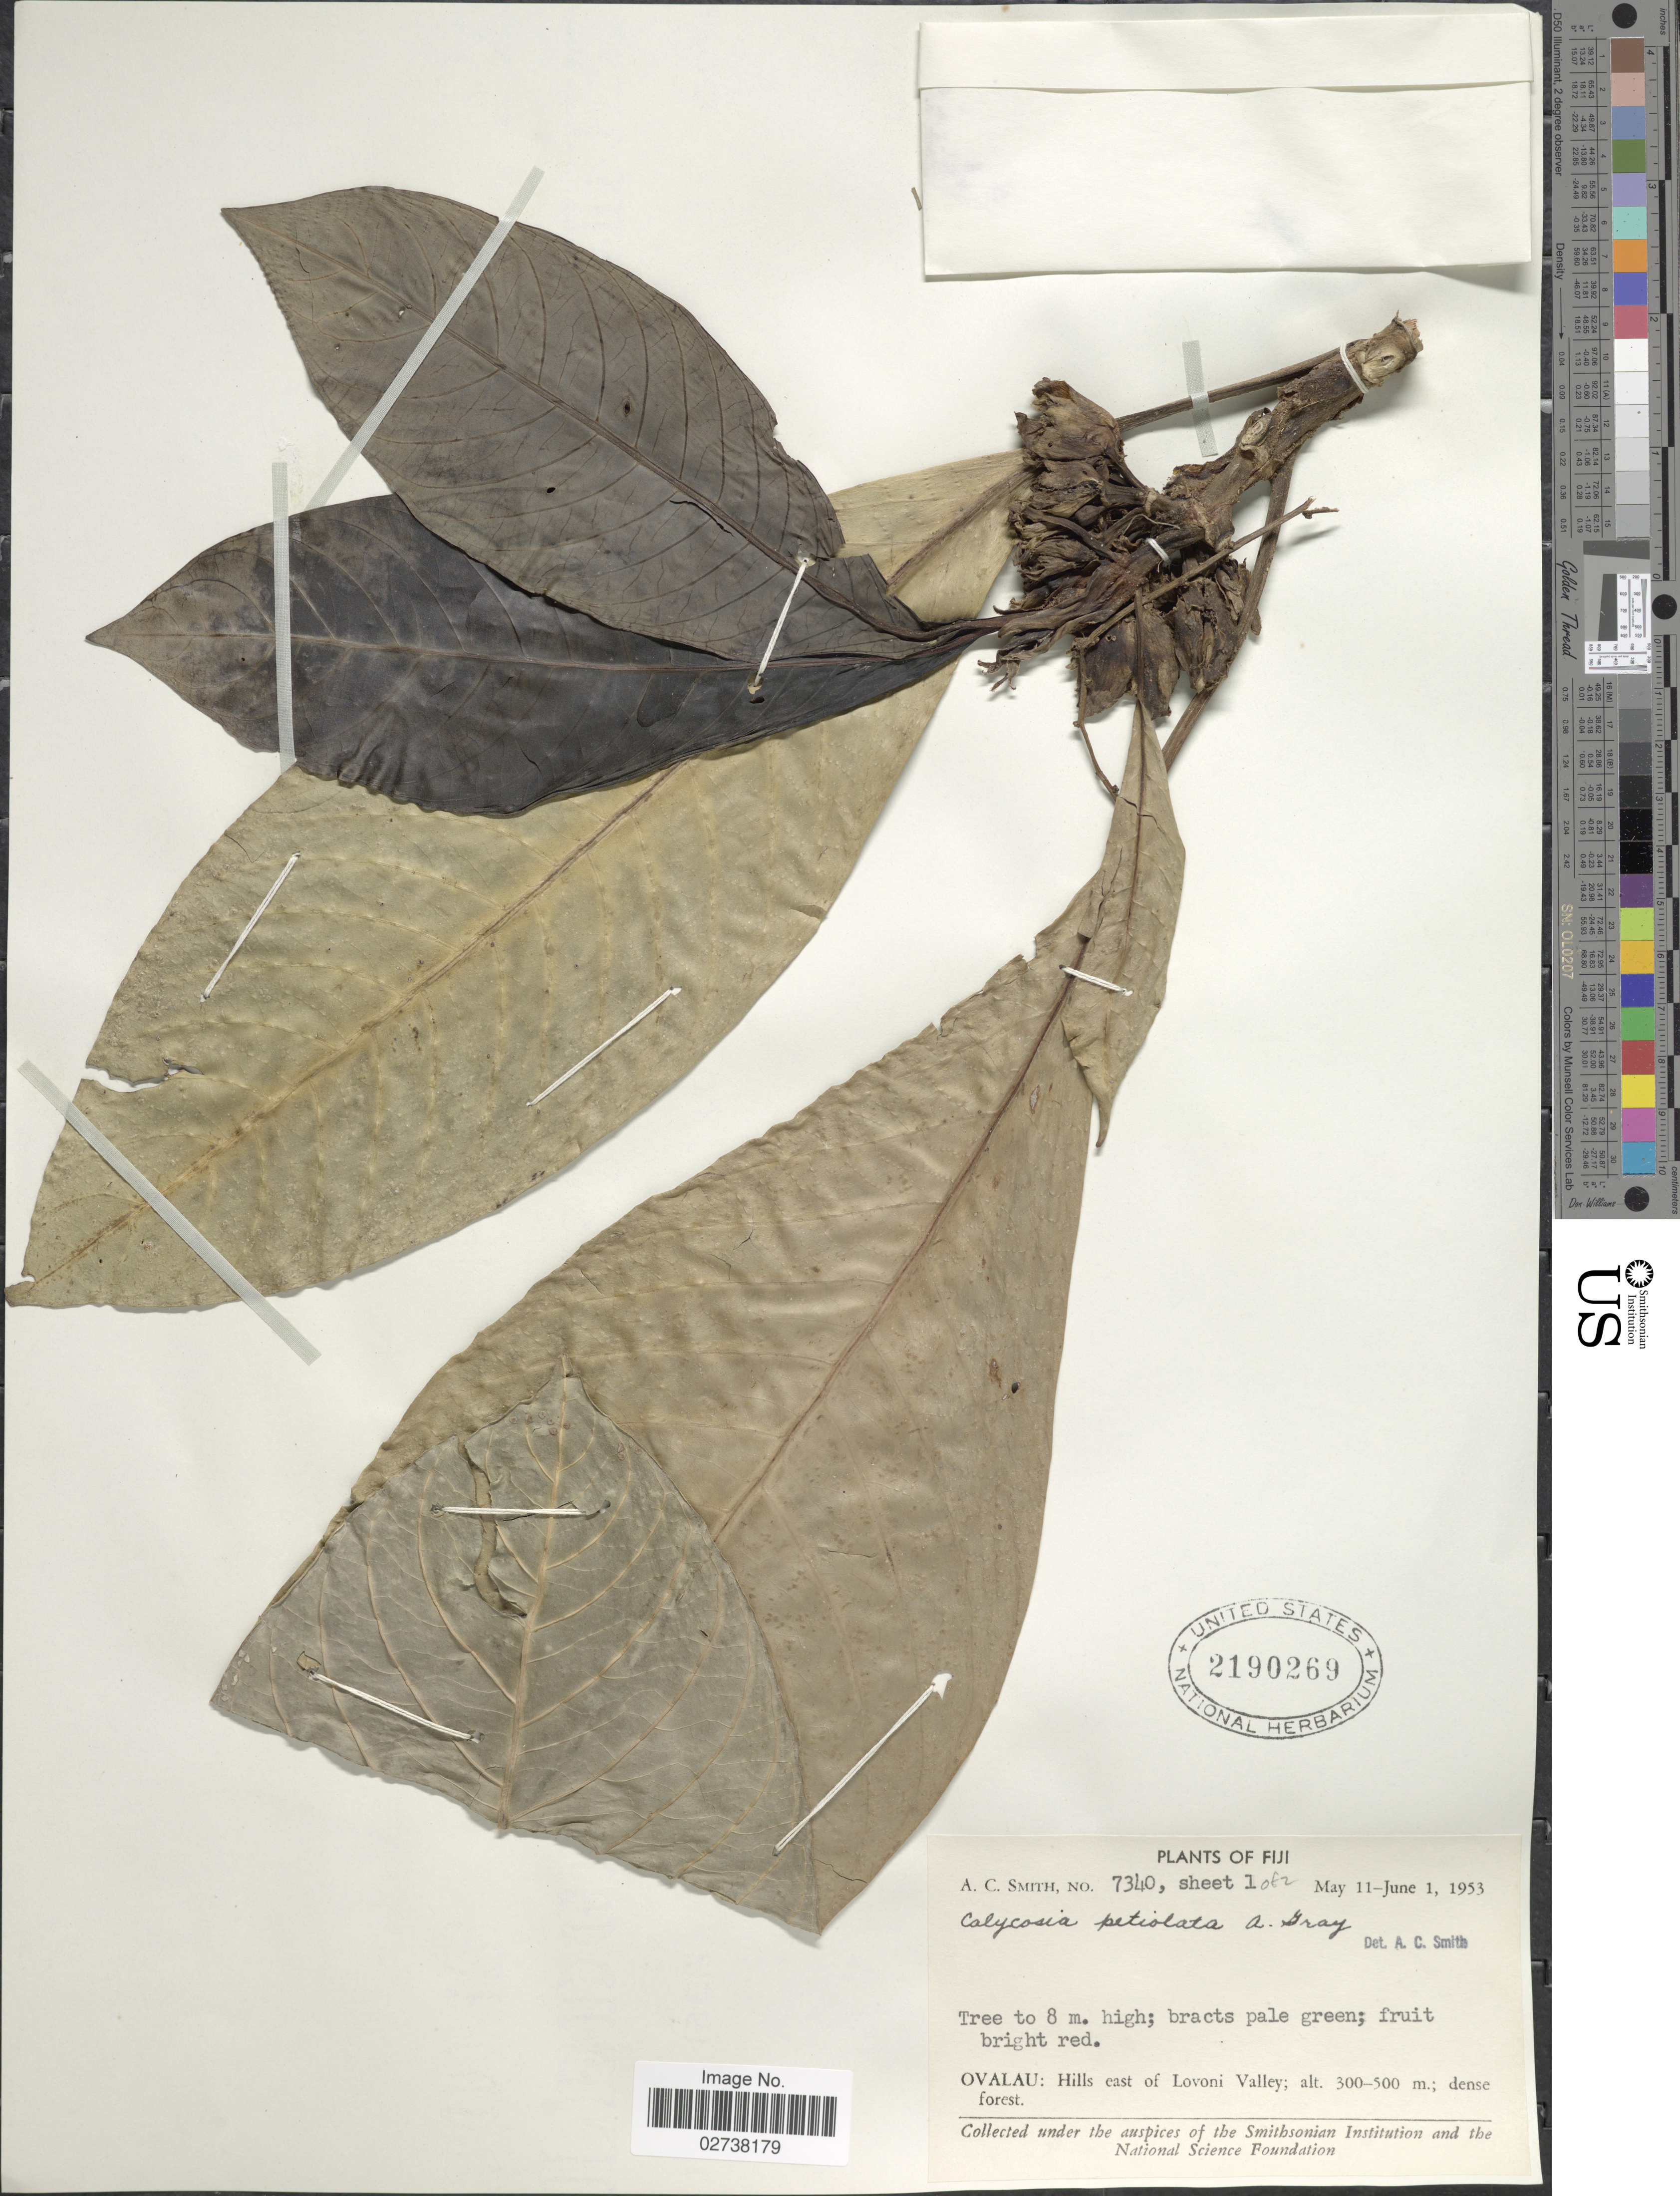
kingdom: Plantae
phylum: Tracheophyta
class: Magnoliopsida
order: Gentianales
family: Rubiaceae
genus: Calycosia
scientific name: Calycosia petiolata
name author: A. Gray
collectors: A. C. Smith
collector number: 7340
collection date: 1953-05-11/1953-06-01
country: Fiji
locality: Ovalau: Hills east of Lovoni Valley; dense forest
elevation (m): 300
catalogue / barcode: US 2190269